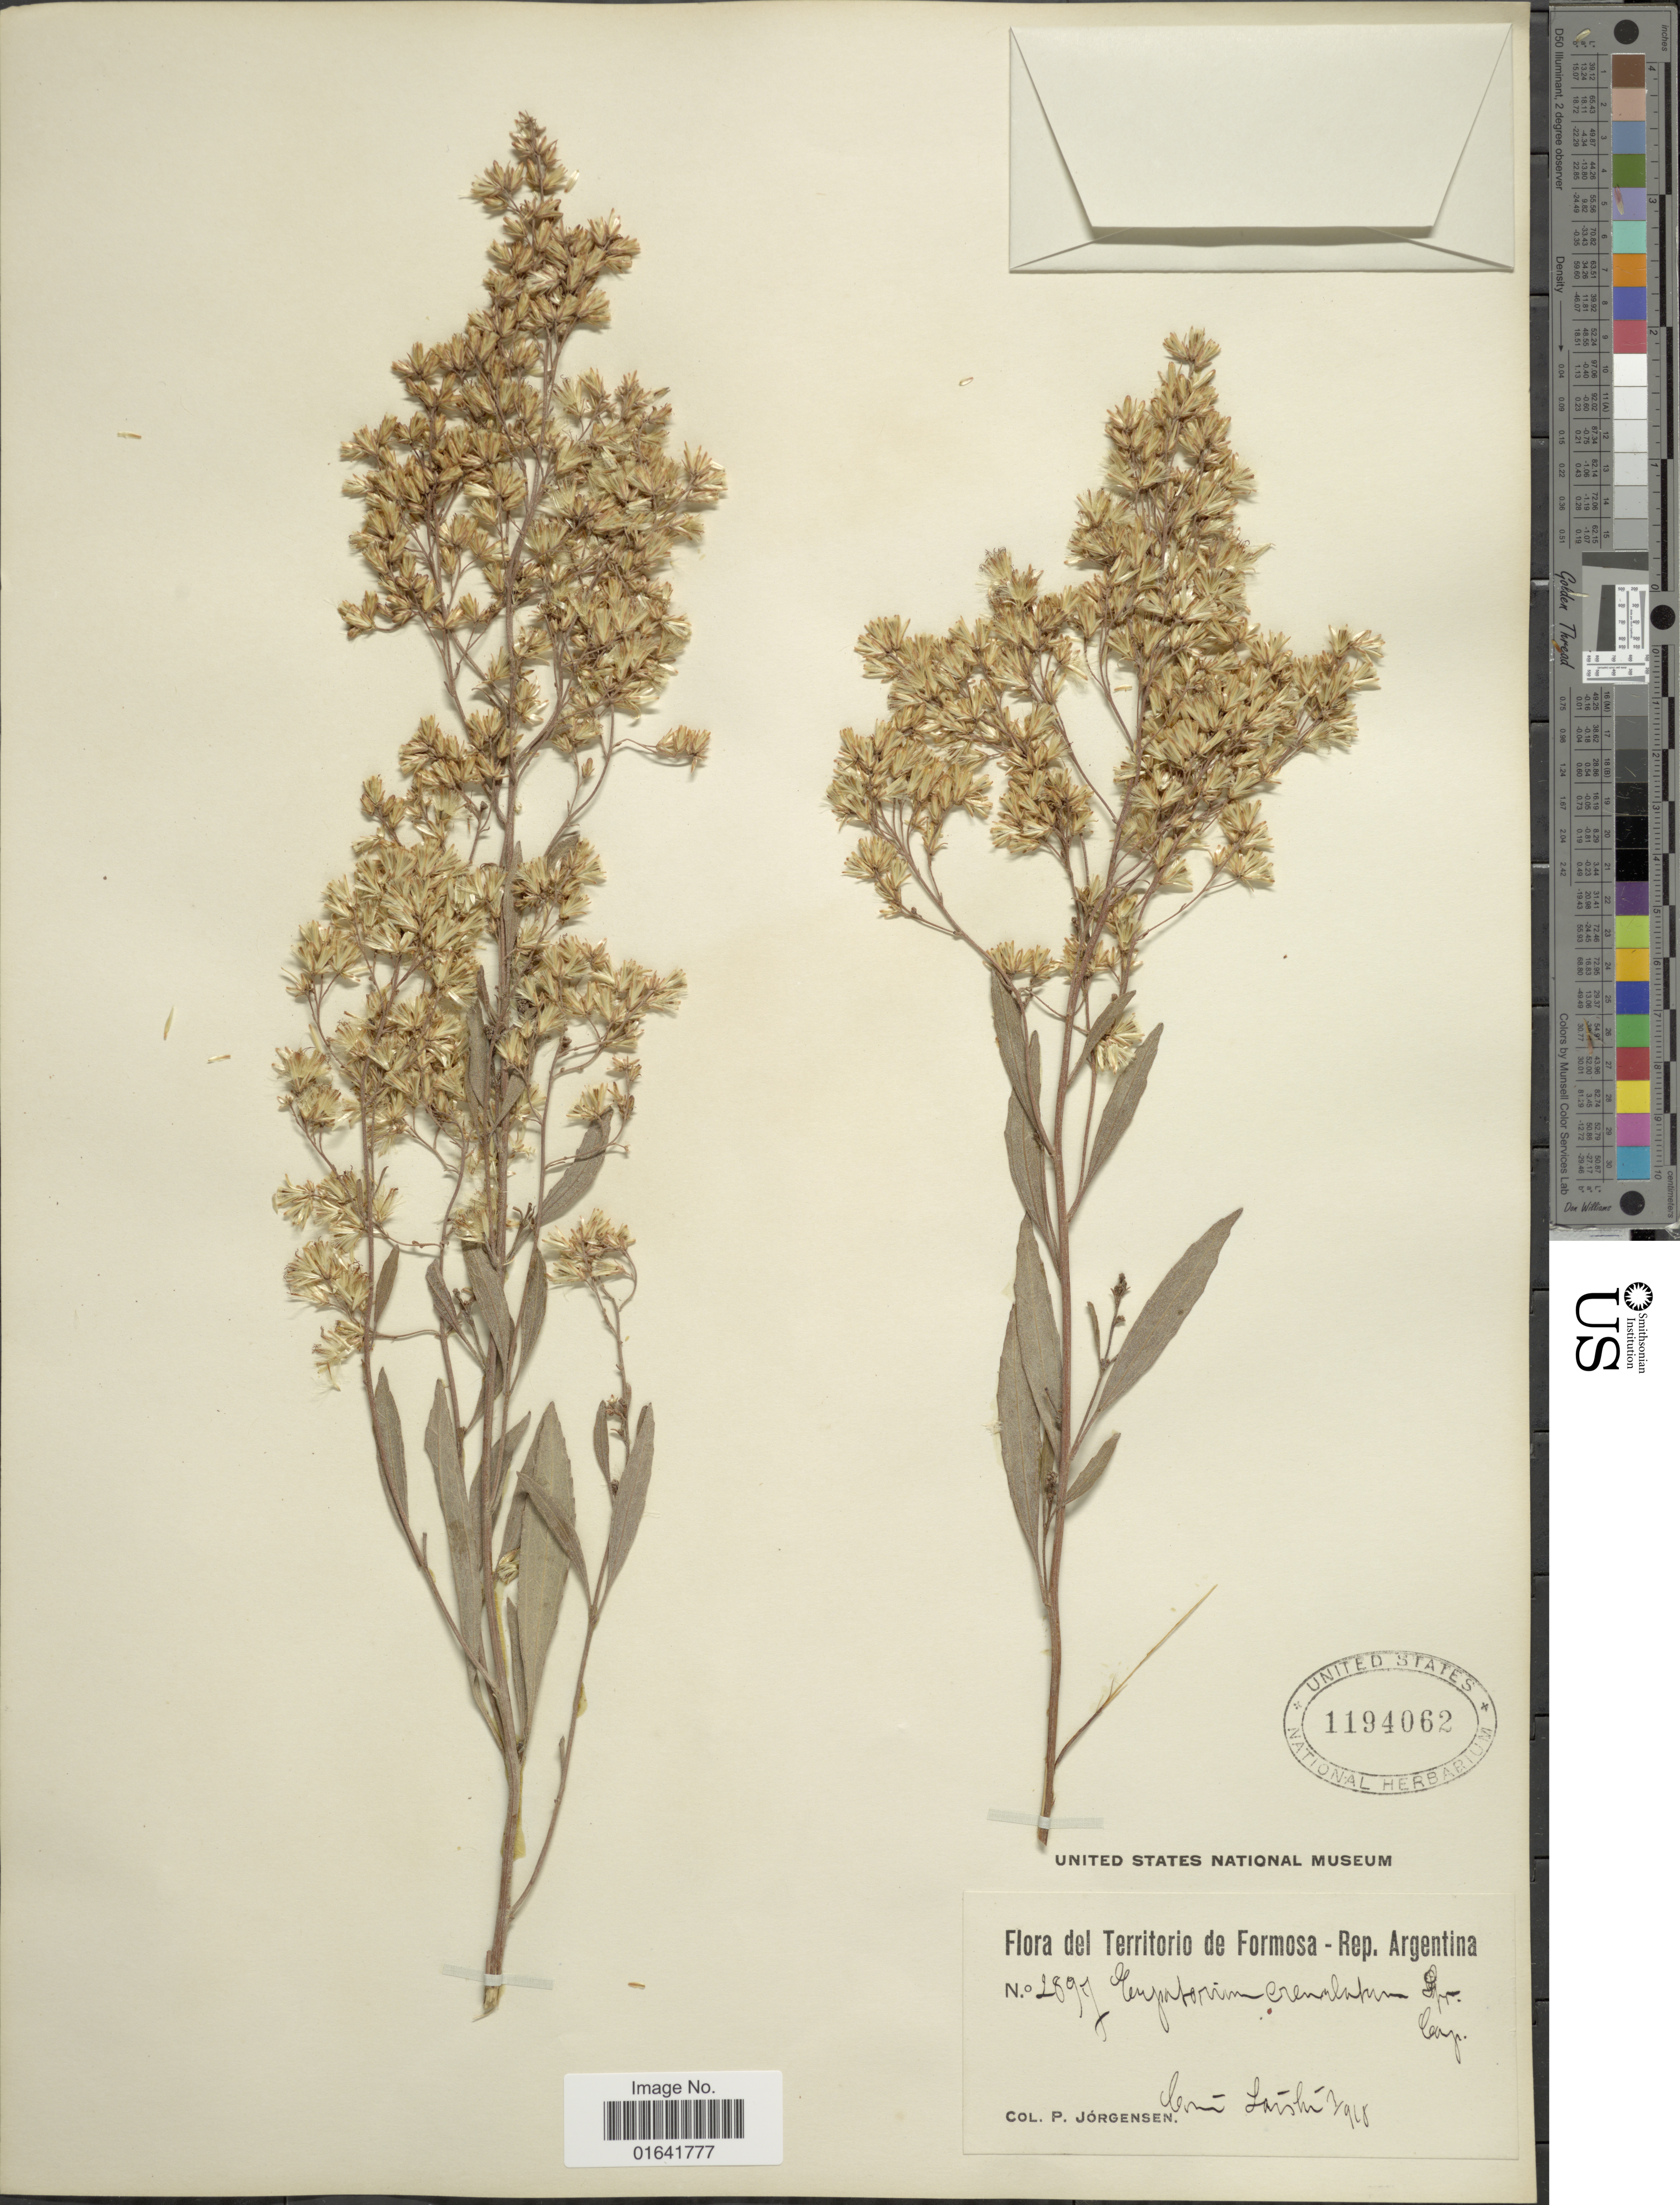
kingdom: Plantae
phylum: Tracheophyta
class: Magnoliopsida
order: Asterales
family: Asteraceae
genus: Raulinoreitzia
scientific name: Raulinoreitzia crenulata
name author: (Spreng.) R.M. King & H. Rob.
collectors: P. Jörgensen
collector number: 289J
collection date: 1918-03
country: Argentina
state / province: Formosa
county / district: Laishí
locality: Laishi.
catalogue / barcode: US 1194062